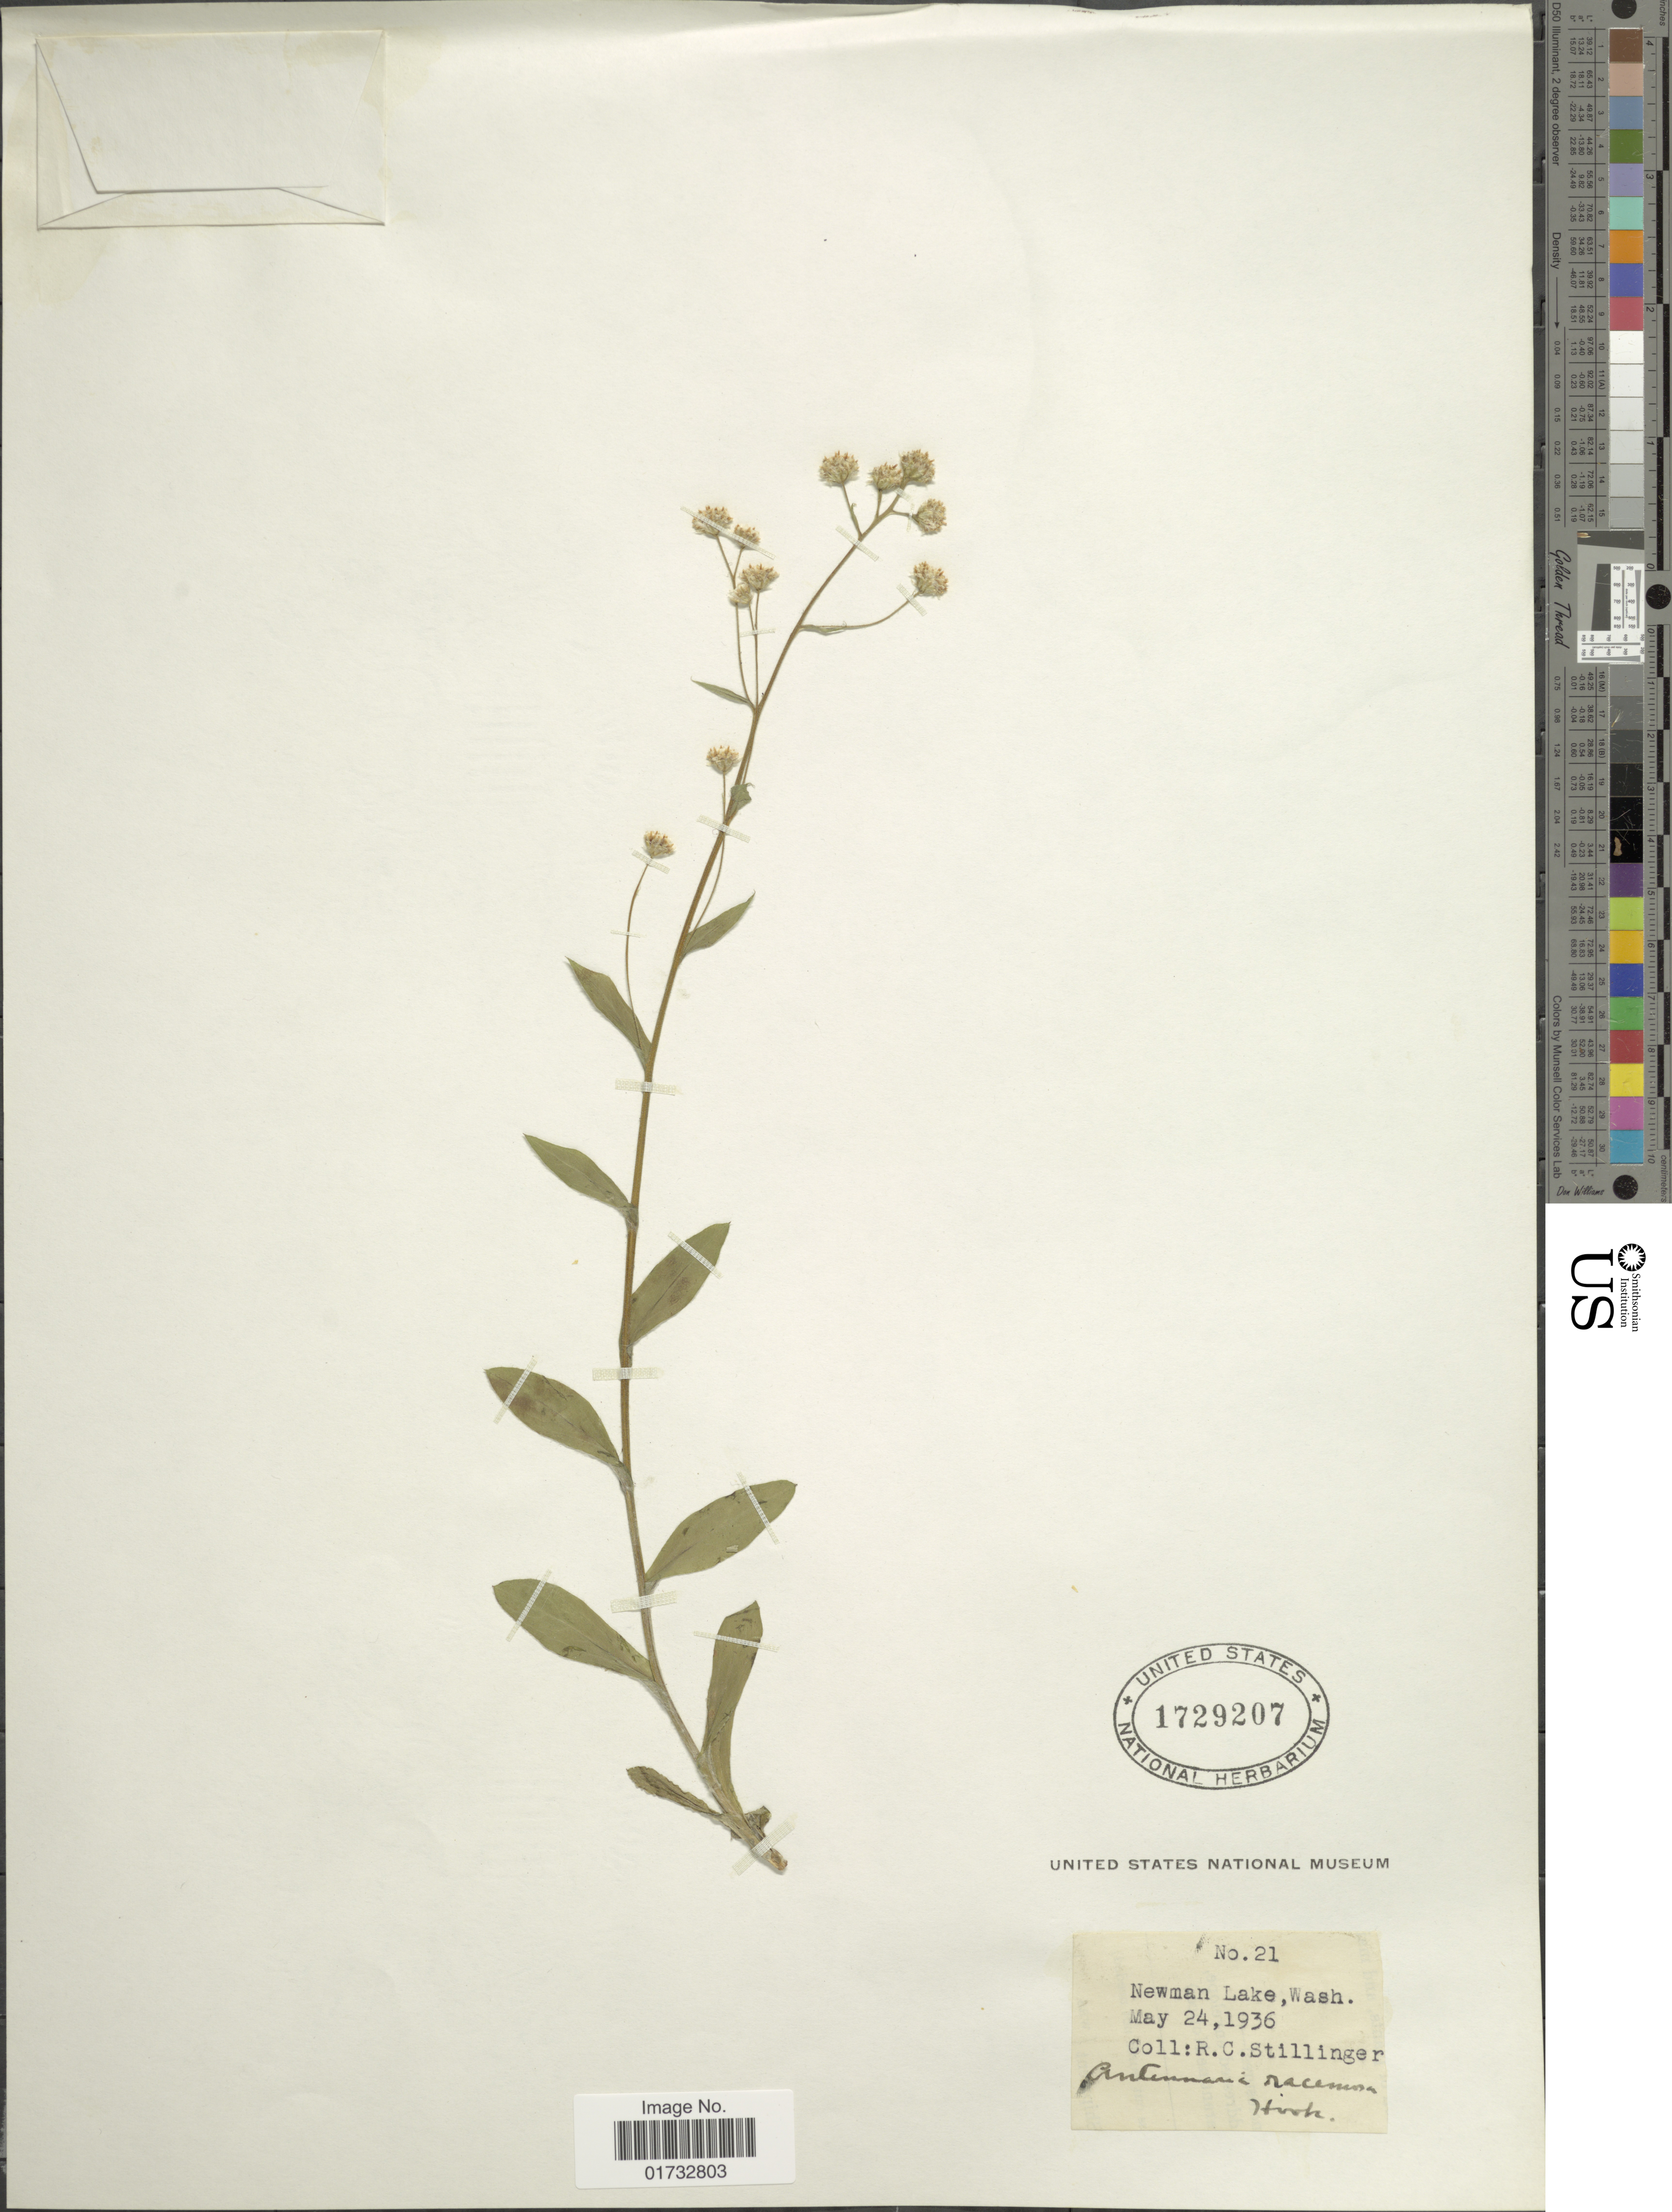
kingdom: Plantae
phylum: Tracheophyta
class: Magnoliopsida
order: Asterales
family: Asteraceae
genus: Antennaria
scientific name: Antennaria racemosa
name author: Hook.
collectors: C. Stillinger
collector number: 21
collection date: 1936-05-24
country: United States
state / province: Washington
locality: Newman Lake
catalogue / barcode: US 1729207